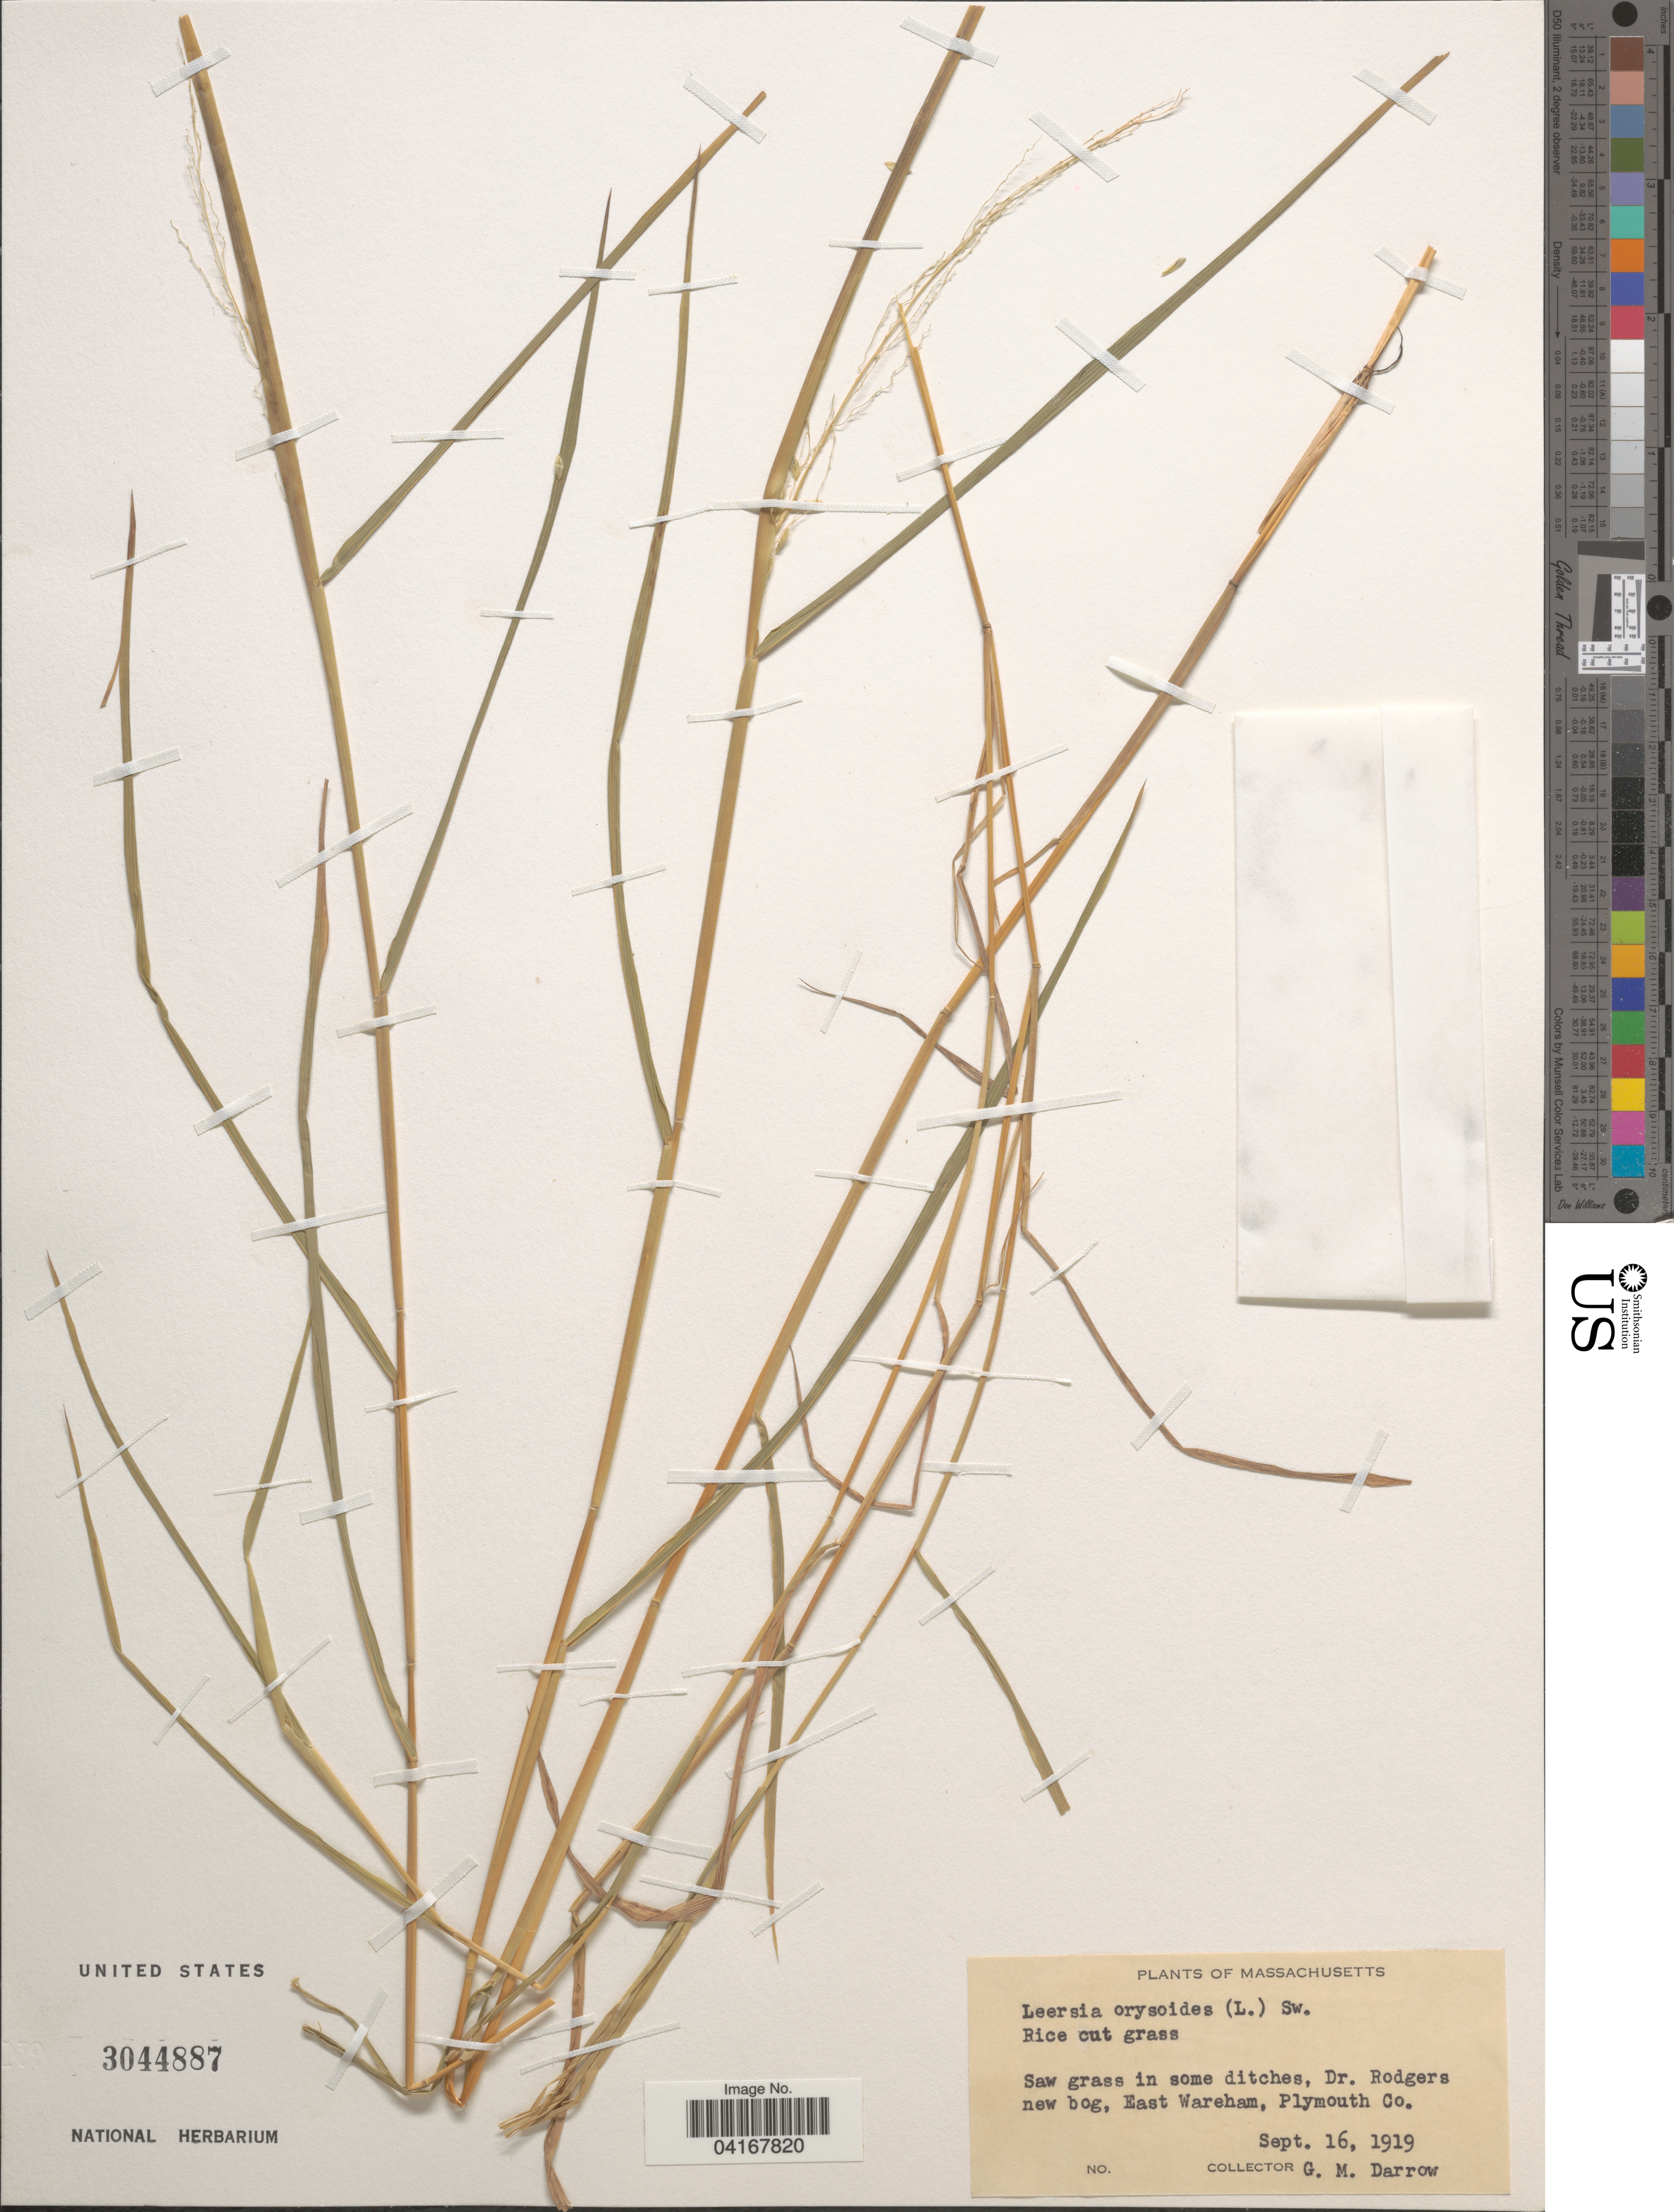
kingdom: Plantae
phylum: Tracheophyta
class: Liliopsida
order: Poales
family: Poaceae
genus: Leersia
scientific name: Leersia oryzoides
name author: (L.) Sw.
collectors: G. Darrow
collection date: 1919-09-16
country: United States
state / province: Massachusetts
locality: Dr. Rodgers new bog, East Wareham, Plymouth Co.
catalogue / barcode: US 3044887